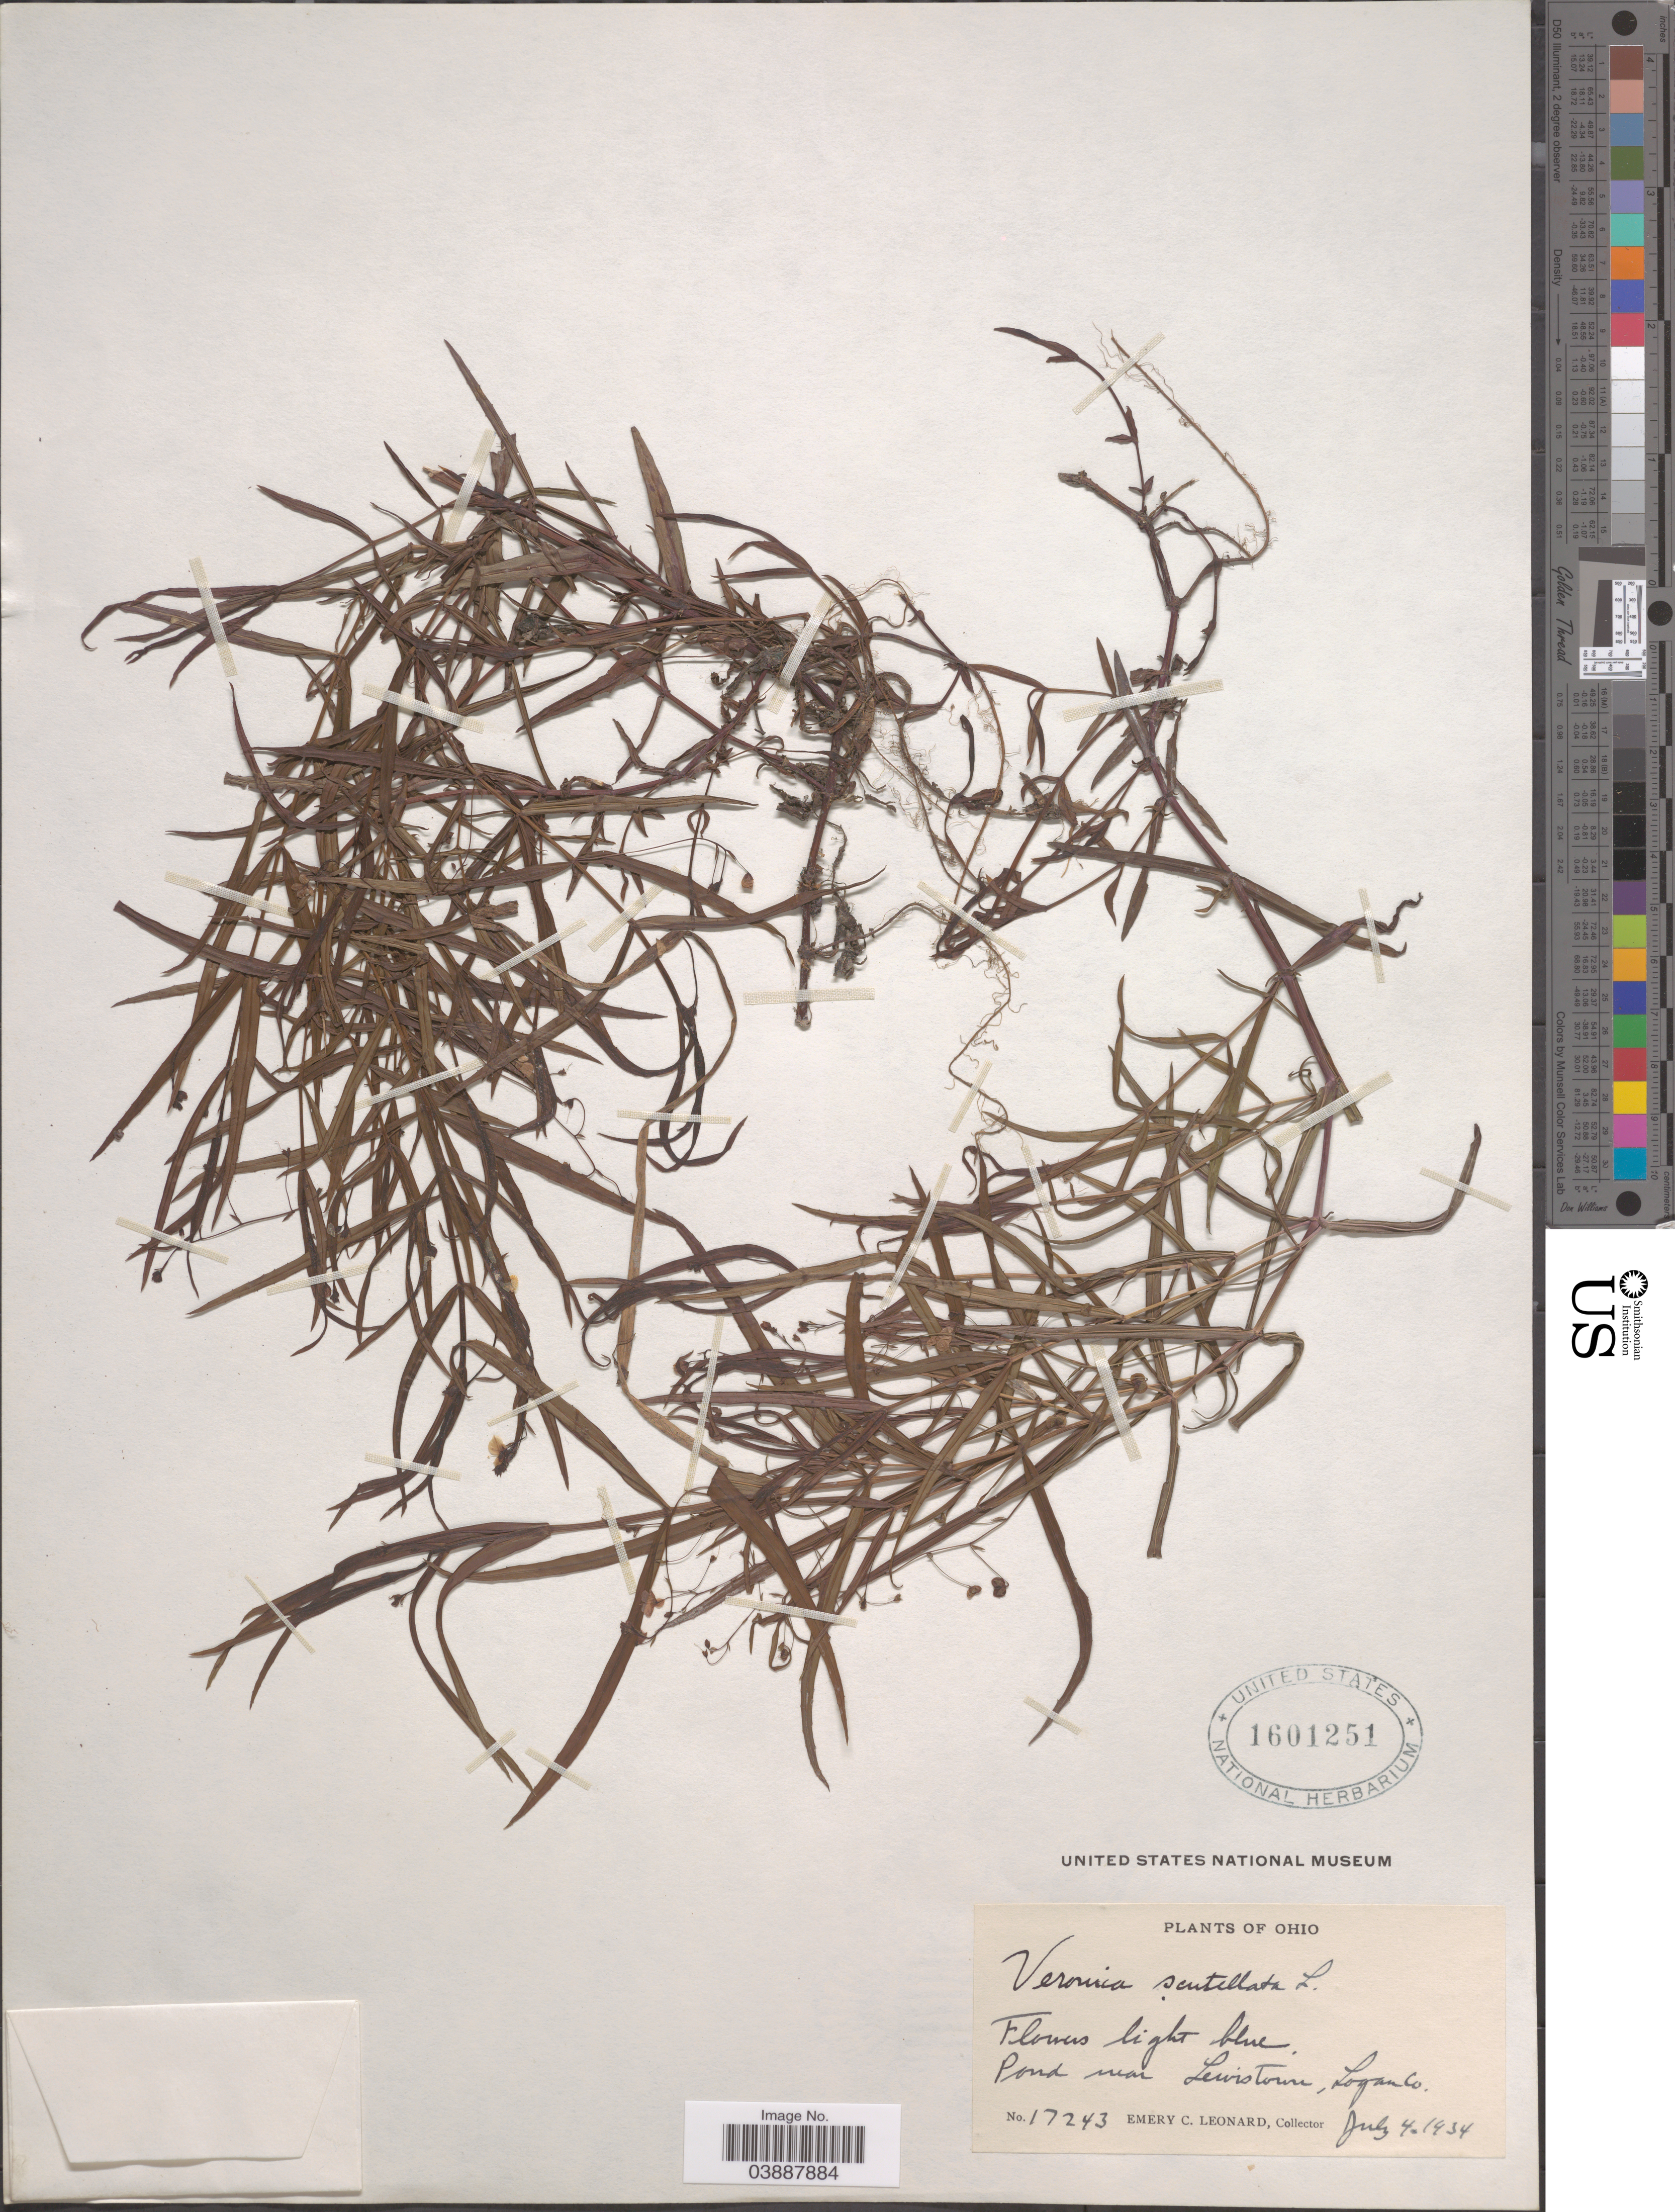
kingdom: Plantae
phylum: Tracheophyta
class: Magnoliopsida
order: Lamiales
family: Plantaginaceae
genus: Veronica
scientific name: Veronica scutellata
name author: L.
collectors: E. C. Leonard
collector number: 17243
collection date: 1934-07-04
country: United States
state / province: Ohio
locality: Pond near Lewistown, Logan Co.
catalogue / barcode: US 1601251